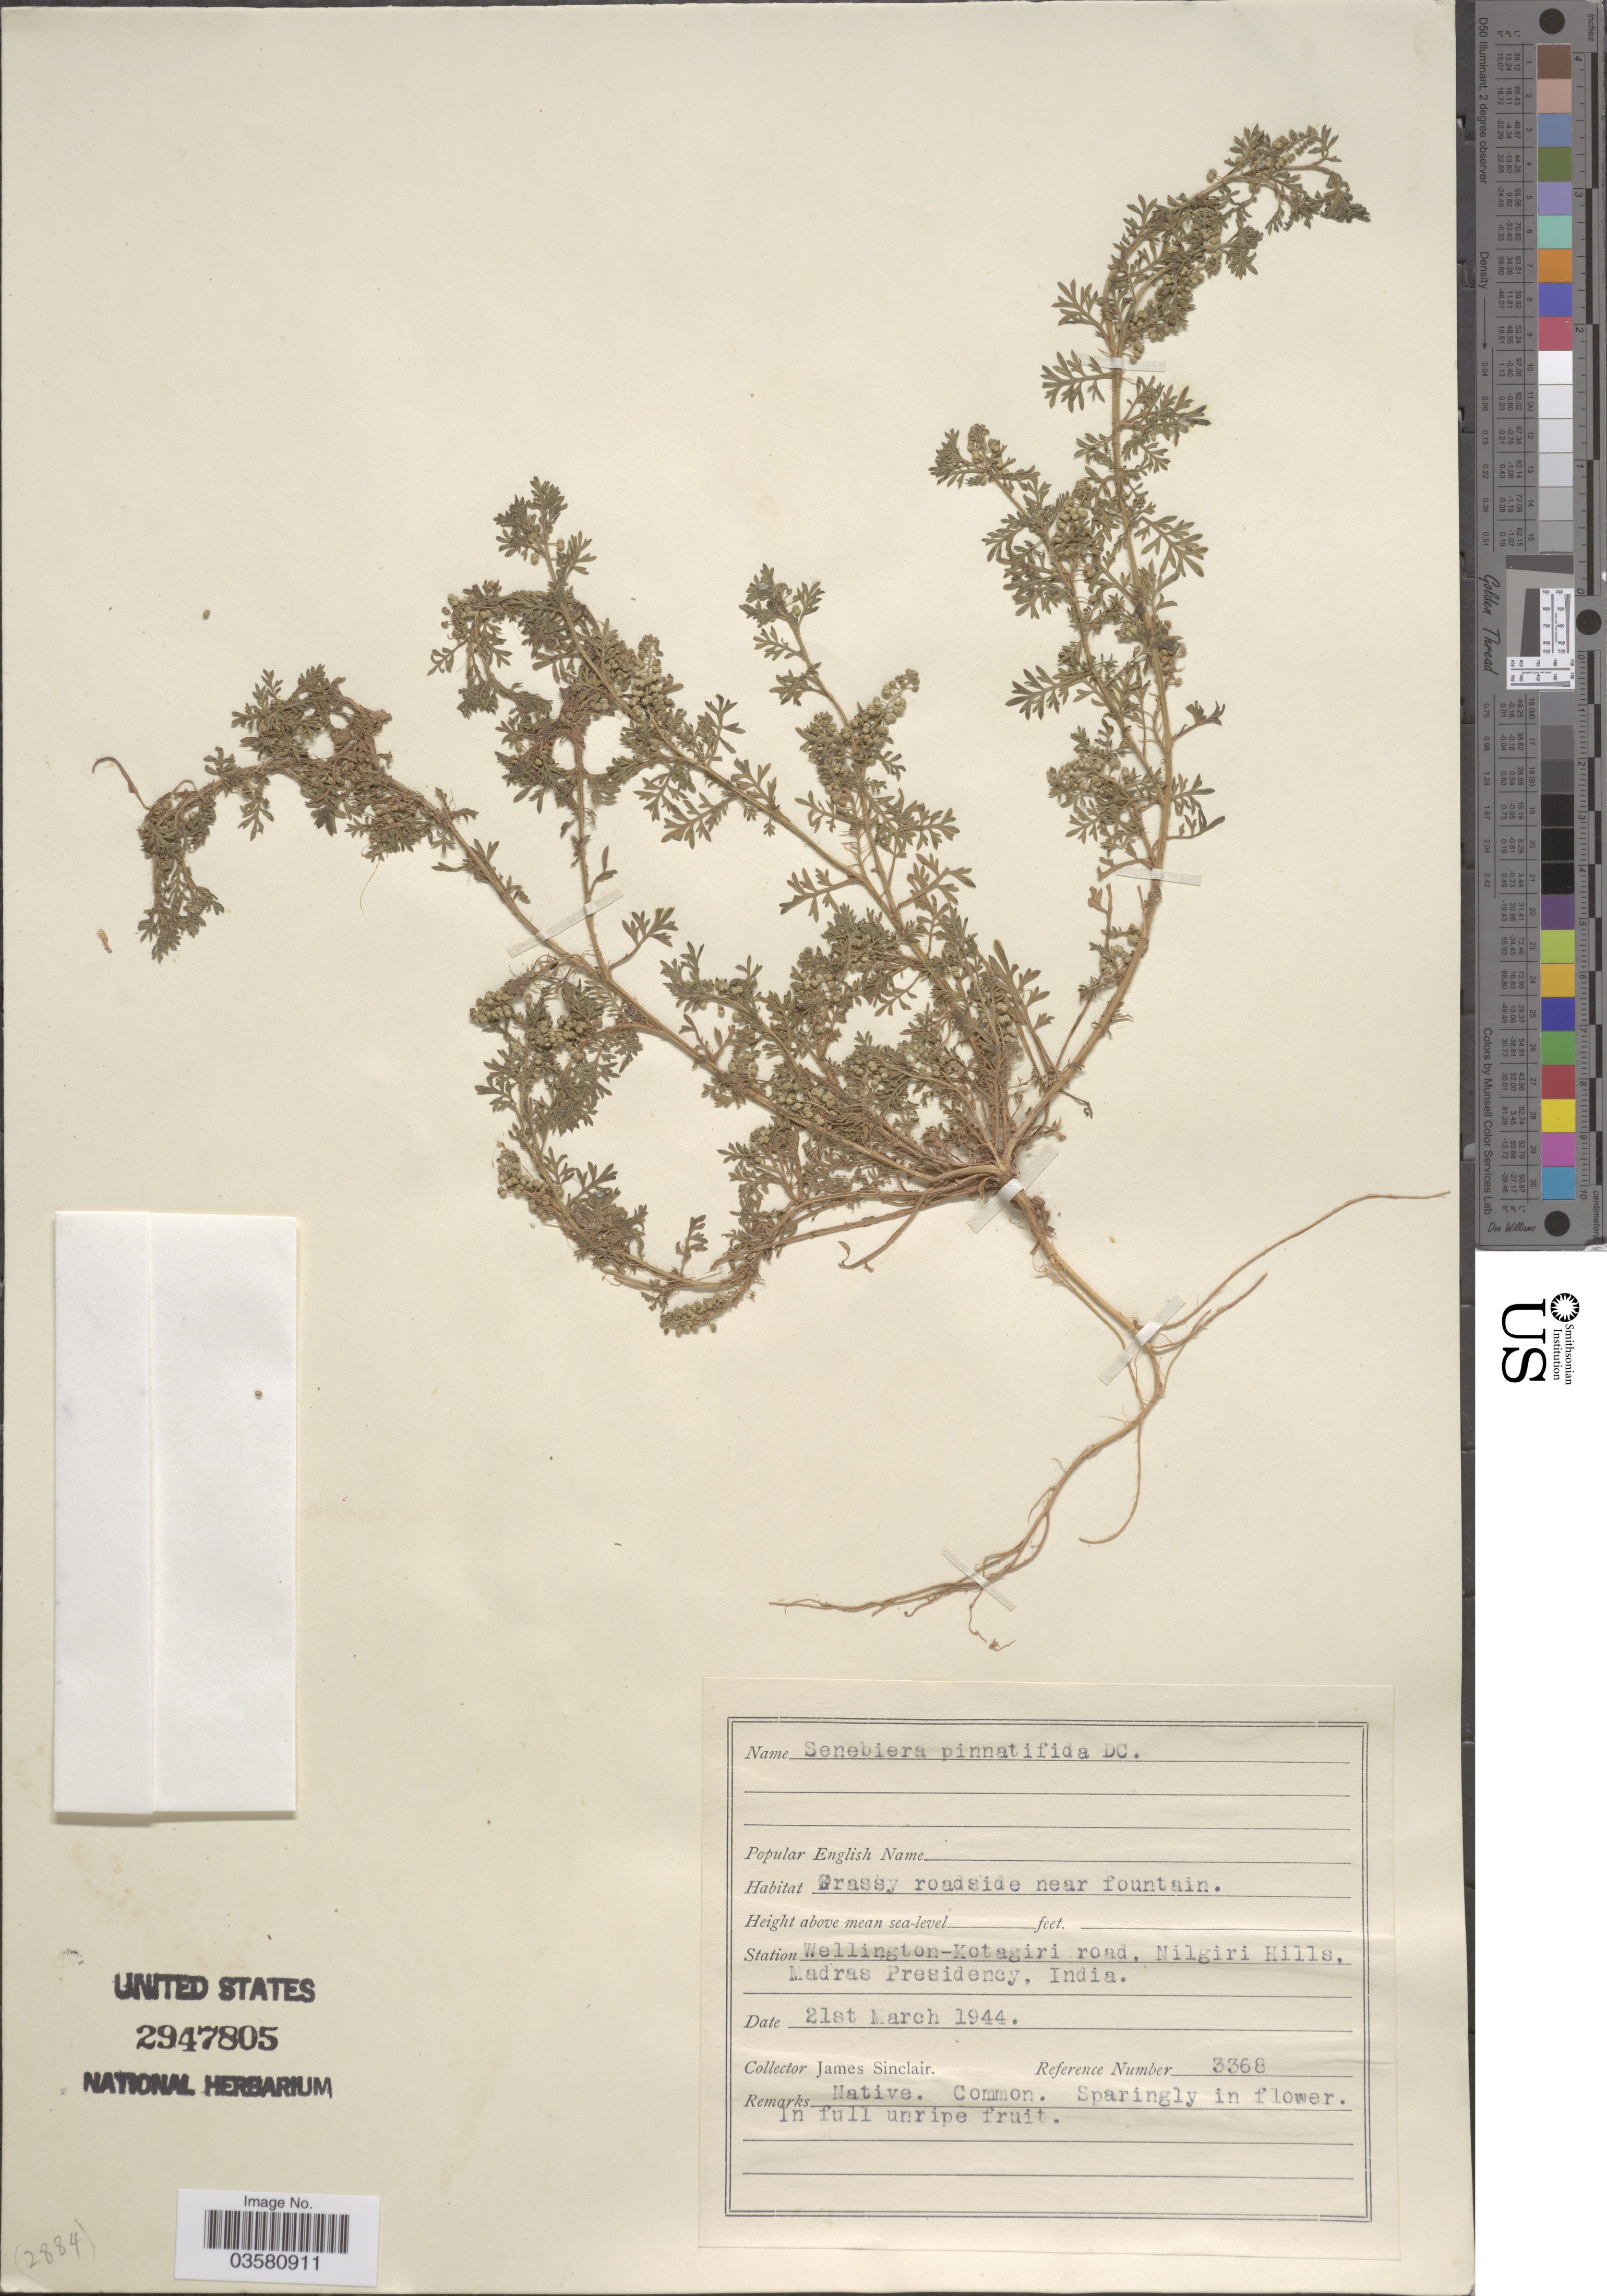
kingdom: Plantae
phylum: Tracheophyta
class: Magnoliopsida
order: Brassicales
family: Brassicaceae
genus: Lepidium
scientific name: Lepidium didymum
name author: L.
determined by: Strong, M. T., (US), Smithsonian Institution - National Museum of Natural History (UNITED STATES)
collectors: J. Sinclair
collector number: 3368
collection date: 1944-03-21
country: India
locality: Station Wellington-Kotagiri road, Nilgiri Hills, Madras Presidency.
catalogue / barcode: US 2947805